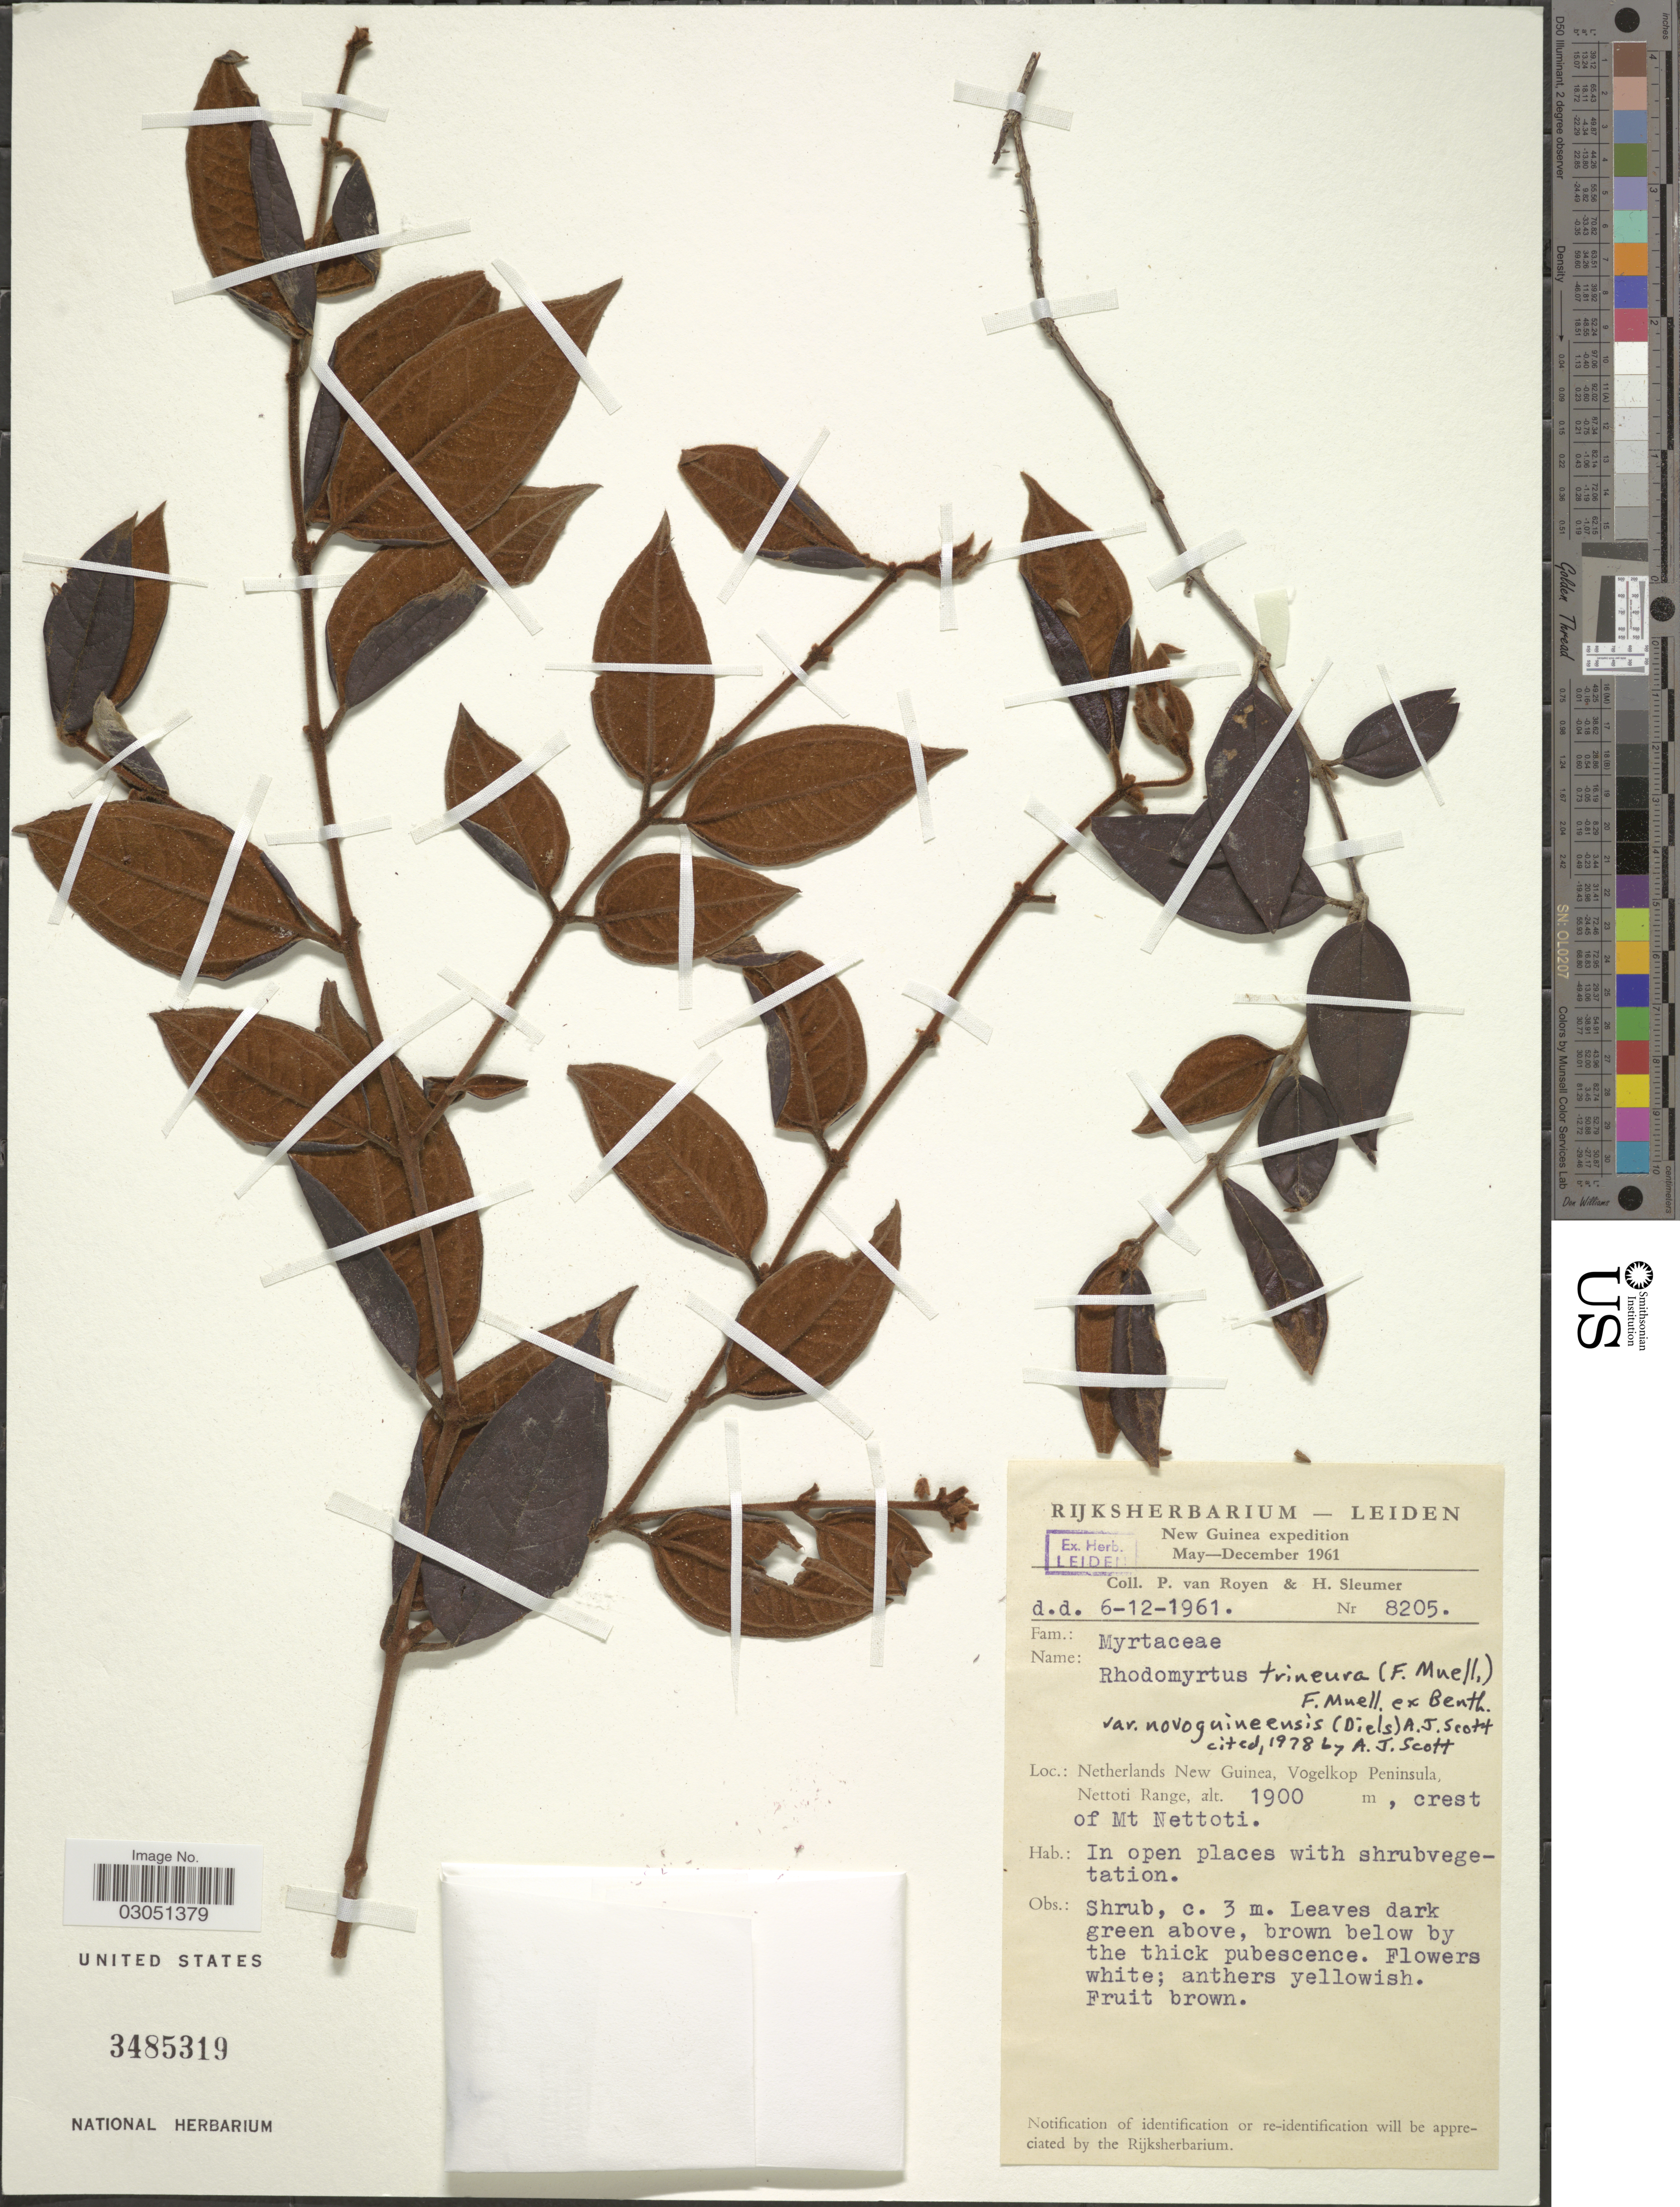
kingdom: Plantae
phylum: Tracheophyta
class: Magnoliopsida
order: Myrtales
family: Myrtaceae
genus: Rhodomyrtus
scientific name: Rhodomyrtus trineura var. novoguineensis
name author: (F. Muell.) F. Muell. ex Benth.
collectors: P. van Royen & H. O. Sleumer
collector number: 8205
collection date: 1961-12-06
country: Indonesia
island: New Guinea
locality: Netherlands New Guinea, Vogelkop Peninsula, Nettoti Range, crest of Mt Nettoti.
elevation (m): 1900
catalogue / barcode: US 3485319